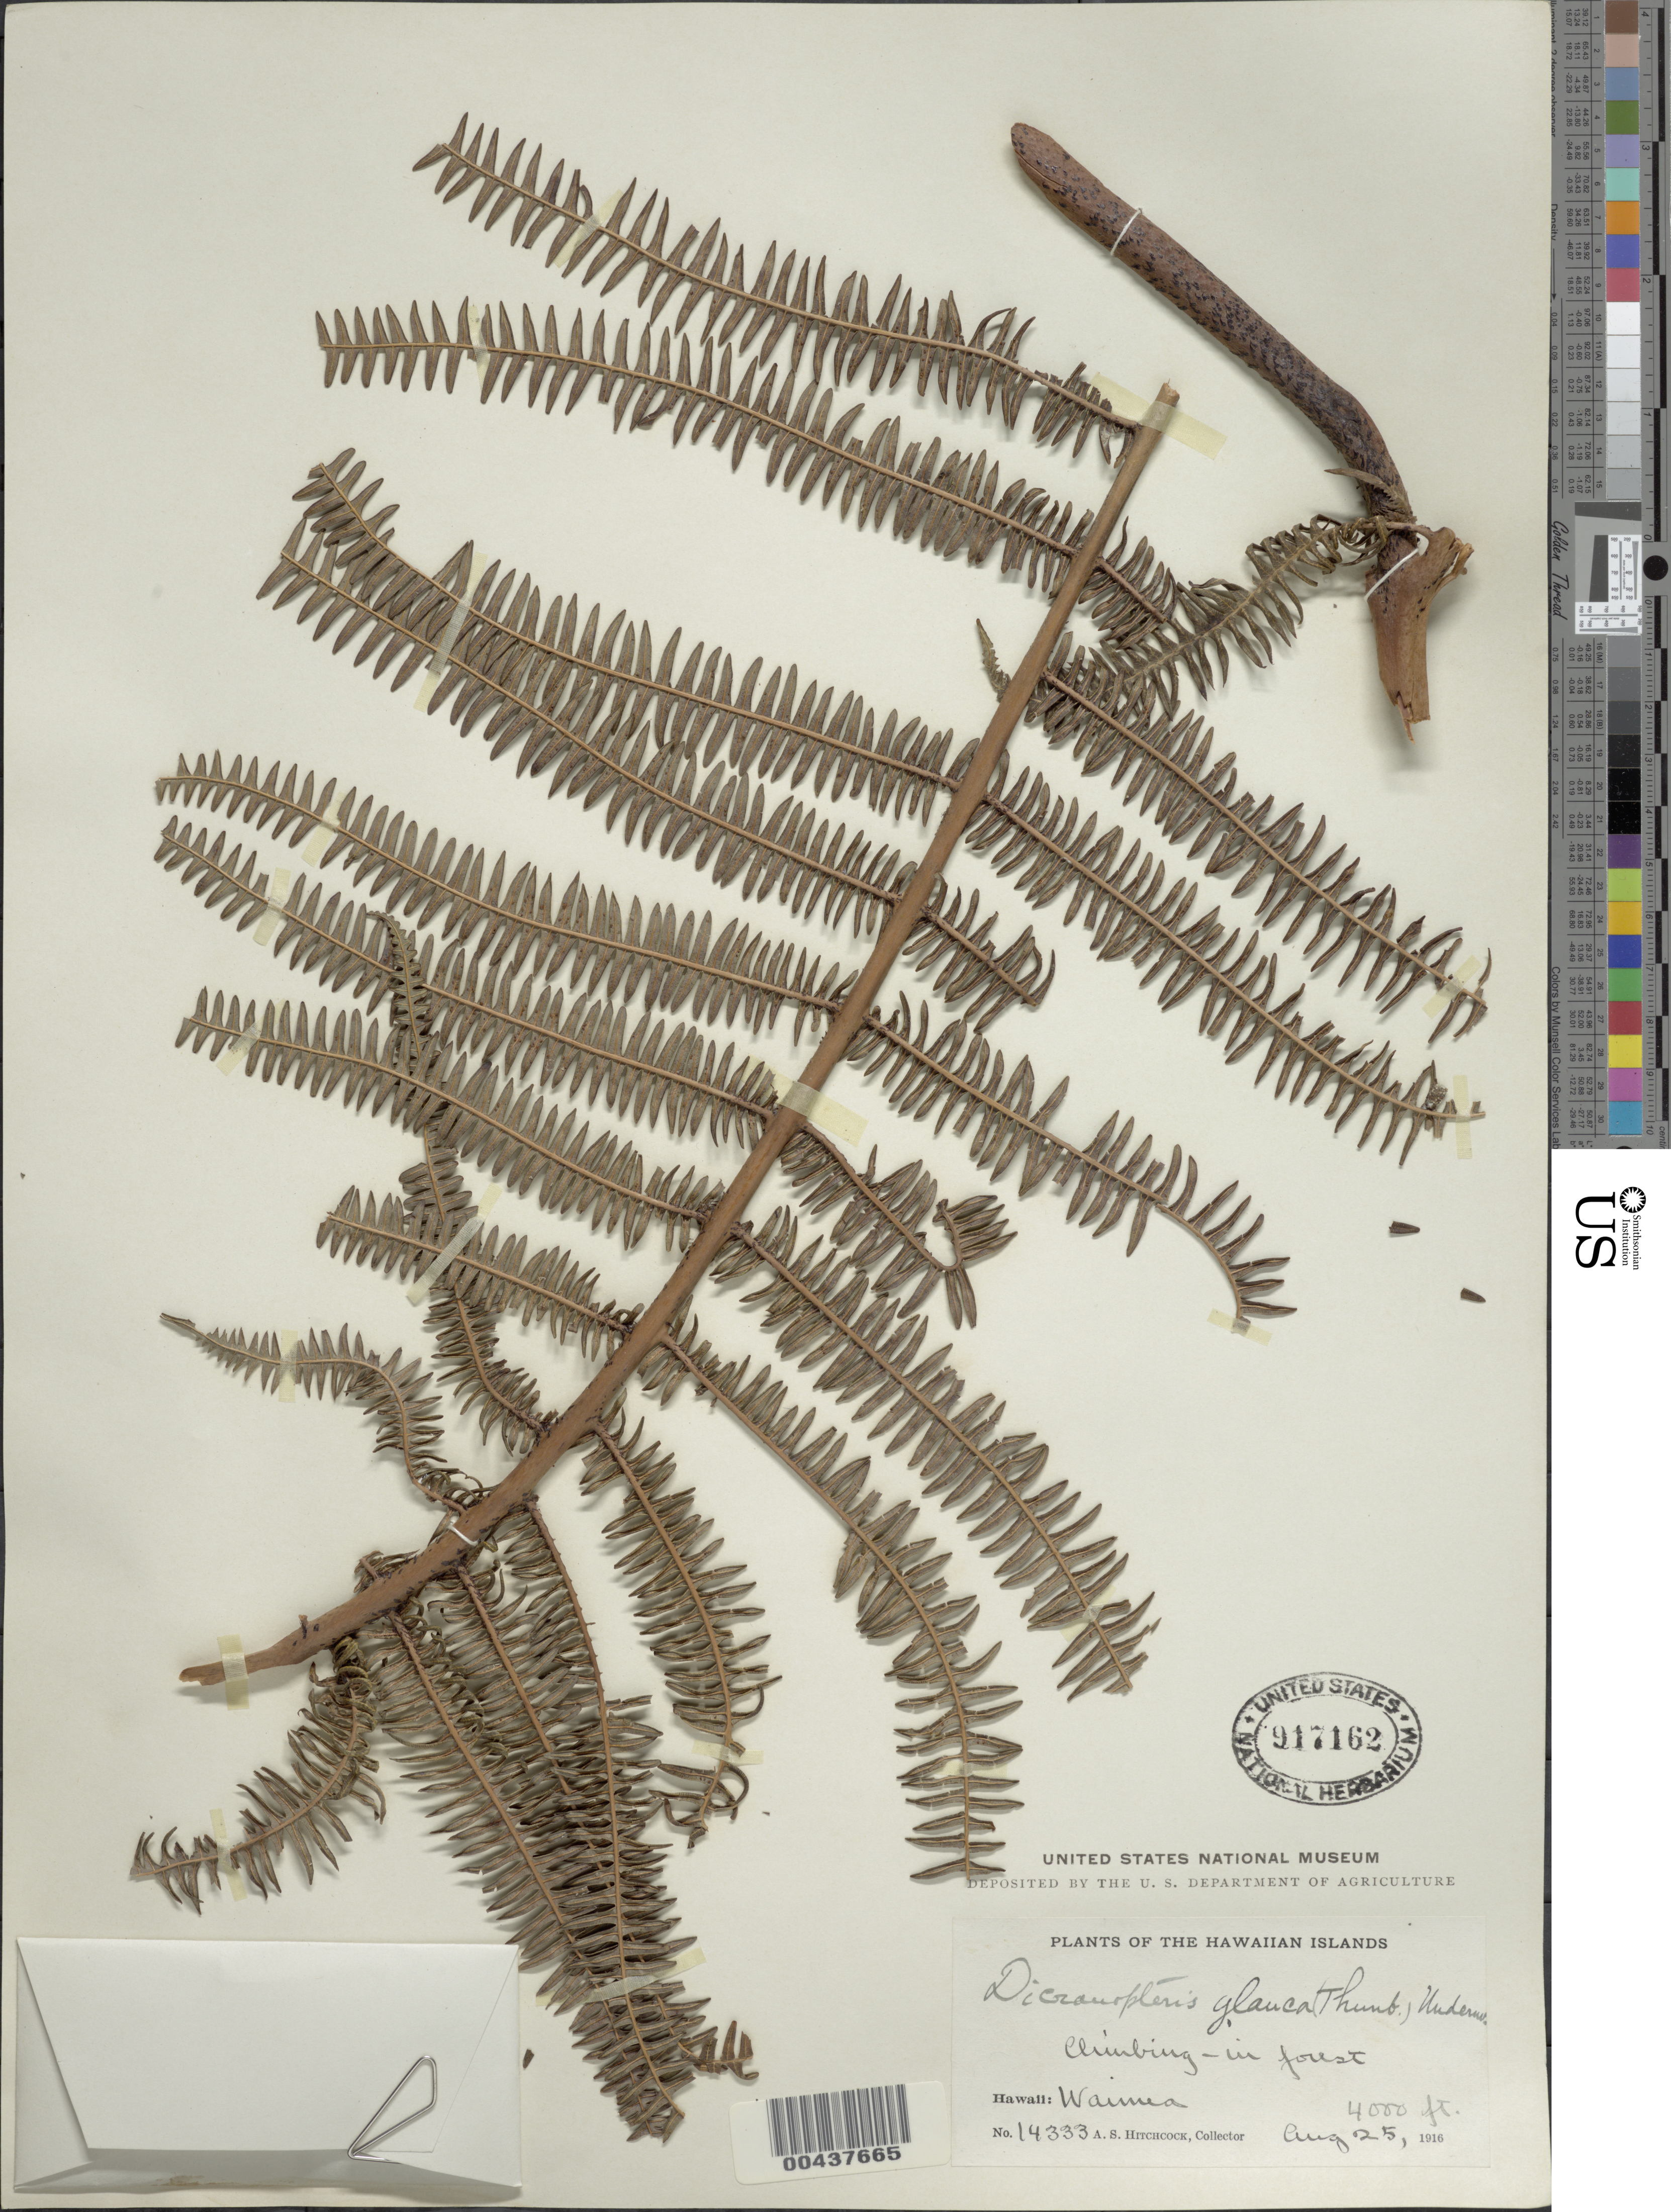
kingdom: Plantae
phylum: Tracheophyta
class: Polypodiopsida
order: Gleicheniales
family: Gleicheniaceae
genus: Diplopterygium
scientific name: Diplopterygium glaucum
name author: (Thunb. ex Houtt.) Nakai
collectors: A. S. Hitchcock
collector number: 14333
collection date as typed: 25 Aug 1916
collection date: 1916-08-25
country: United States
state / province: Hawaii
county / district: Hawaii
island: Hawaii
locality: Waimea.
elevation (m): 1219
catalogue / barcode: US 917162